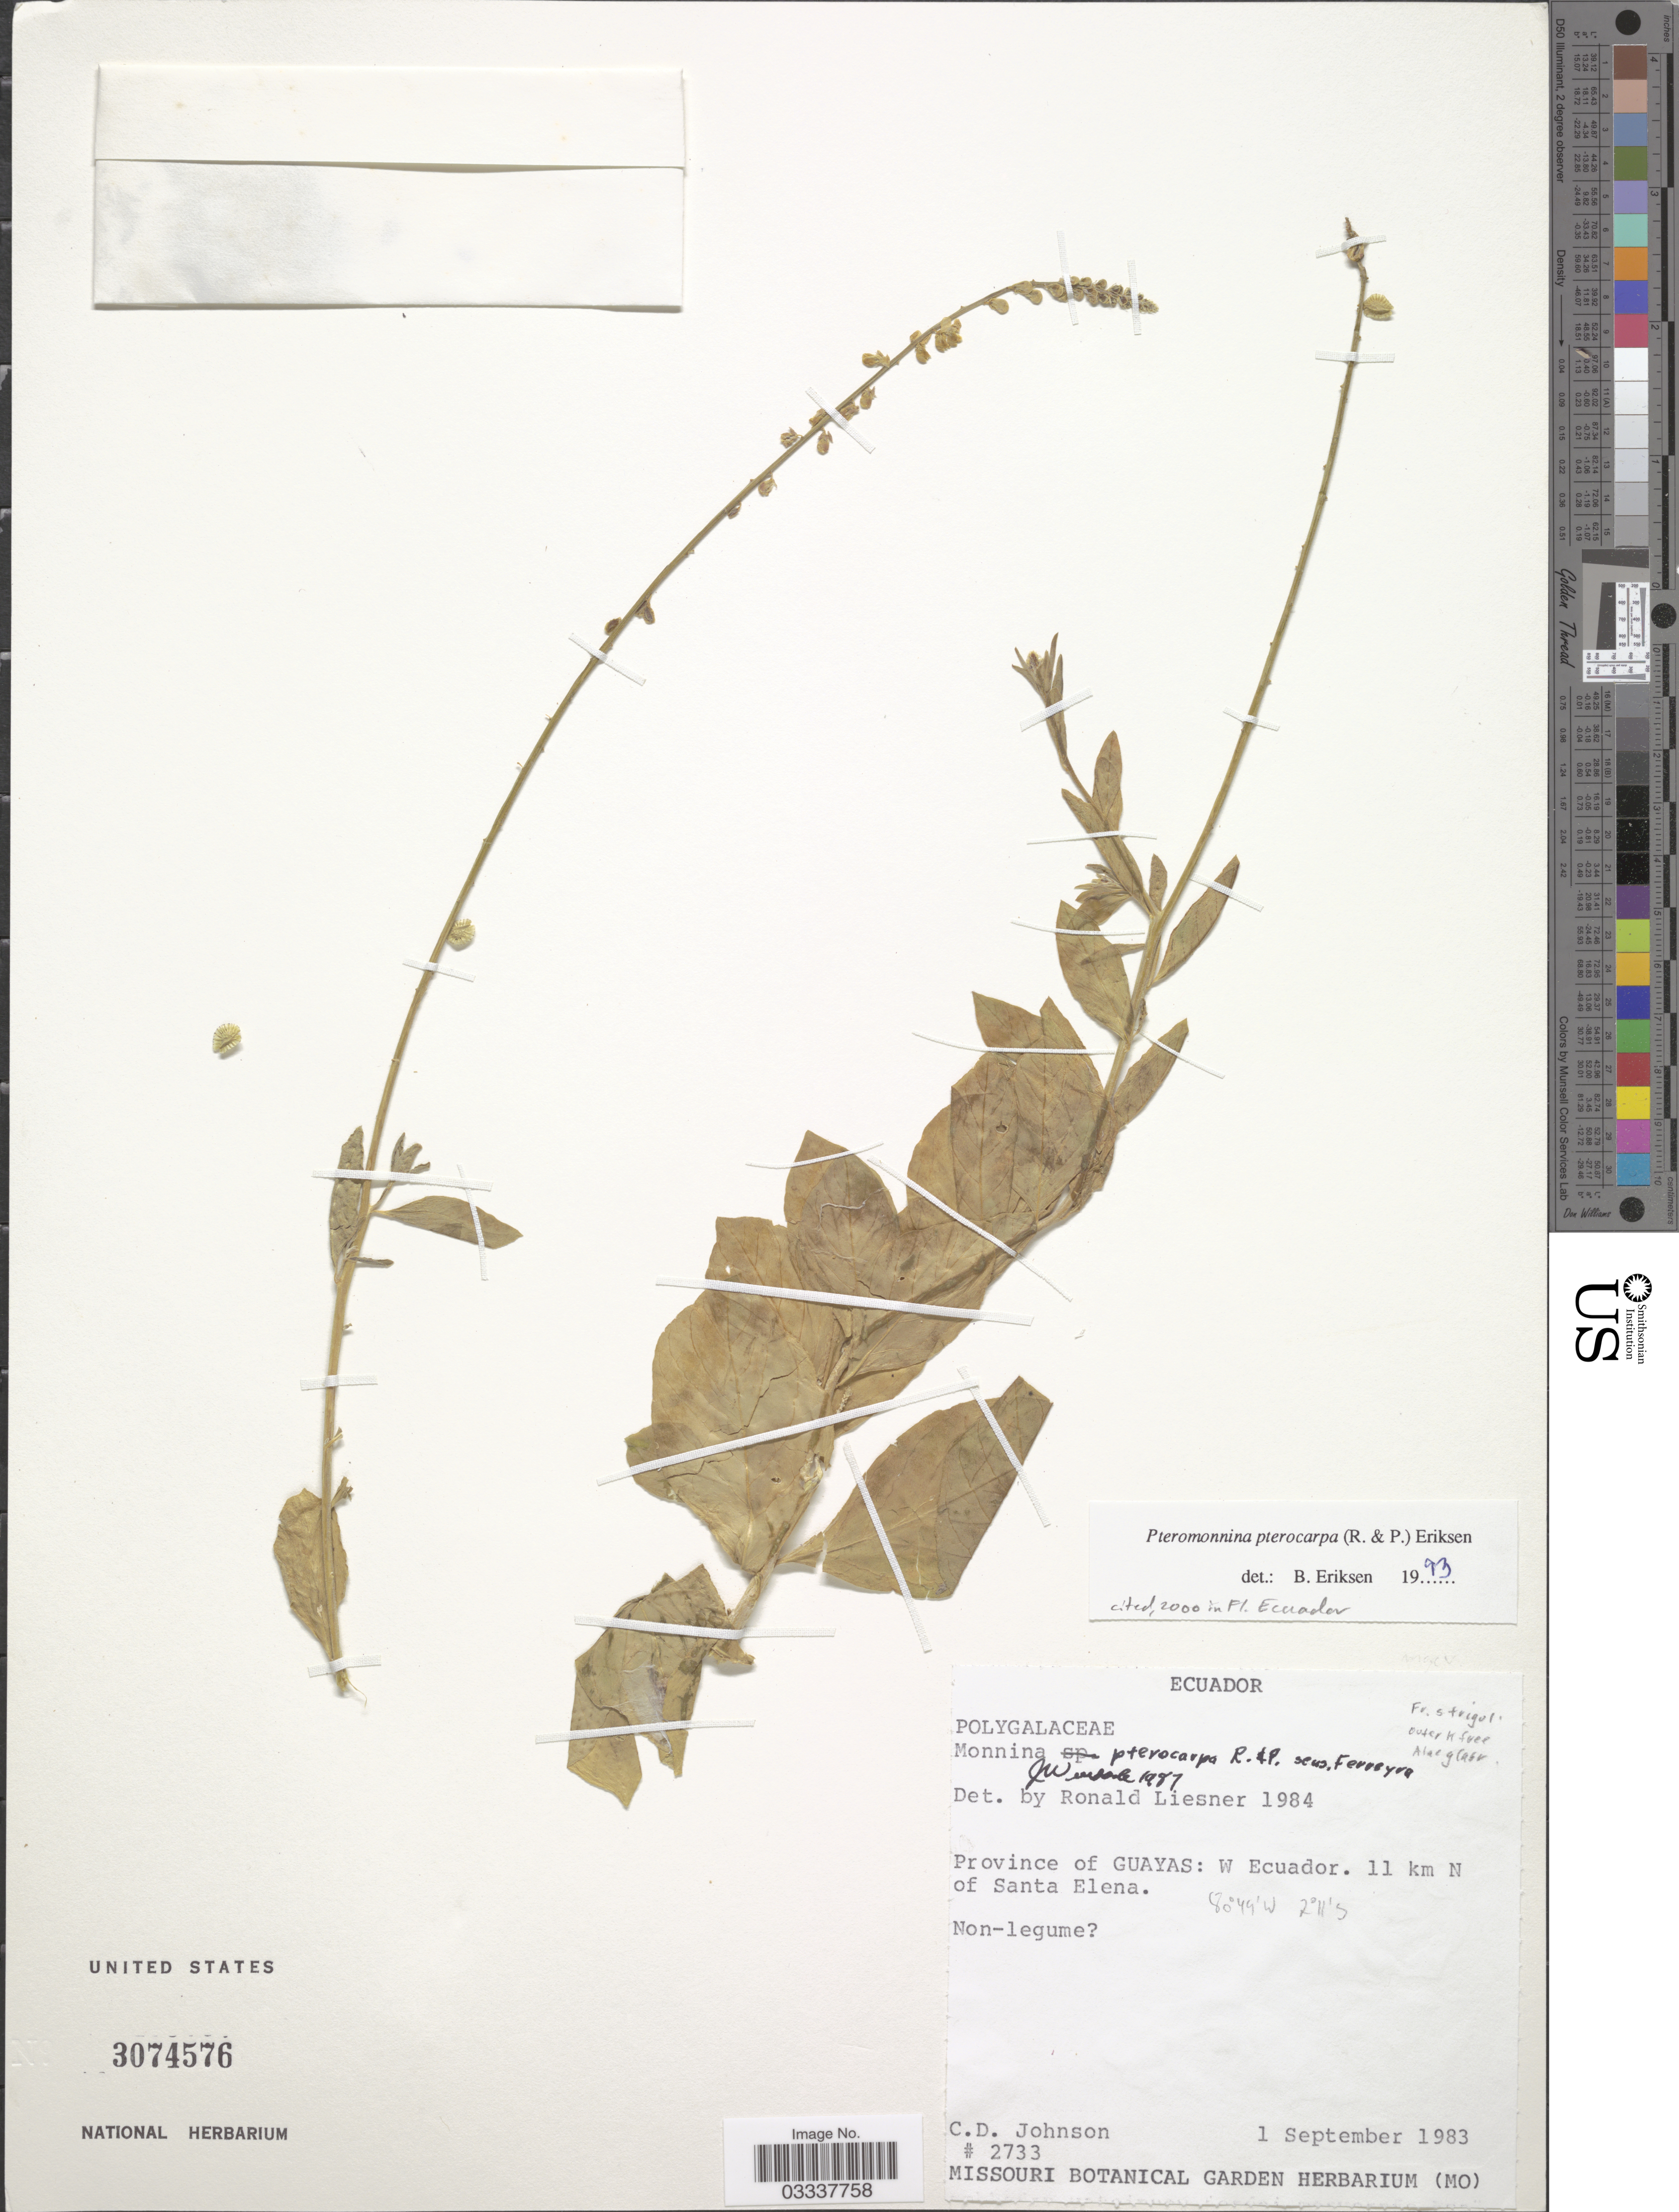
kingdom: Plantae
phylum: Tracheophyta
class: Magnoliopsida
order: Fabales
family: Polygalaceae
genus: Monnina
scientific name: Monnina pterocarpa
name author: Ruiz & Pav.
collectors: C. D. Johnson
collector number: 2733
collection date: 1983-09-01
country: Ecuador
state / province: Guayas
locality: W Ecuador. 11 km N of Santa Elena.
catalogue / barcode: US 3074576